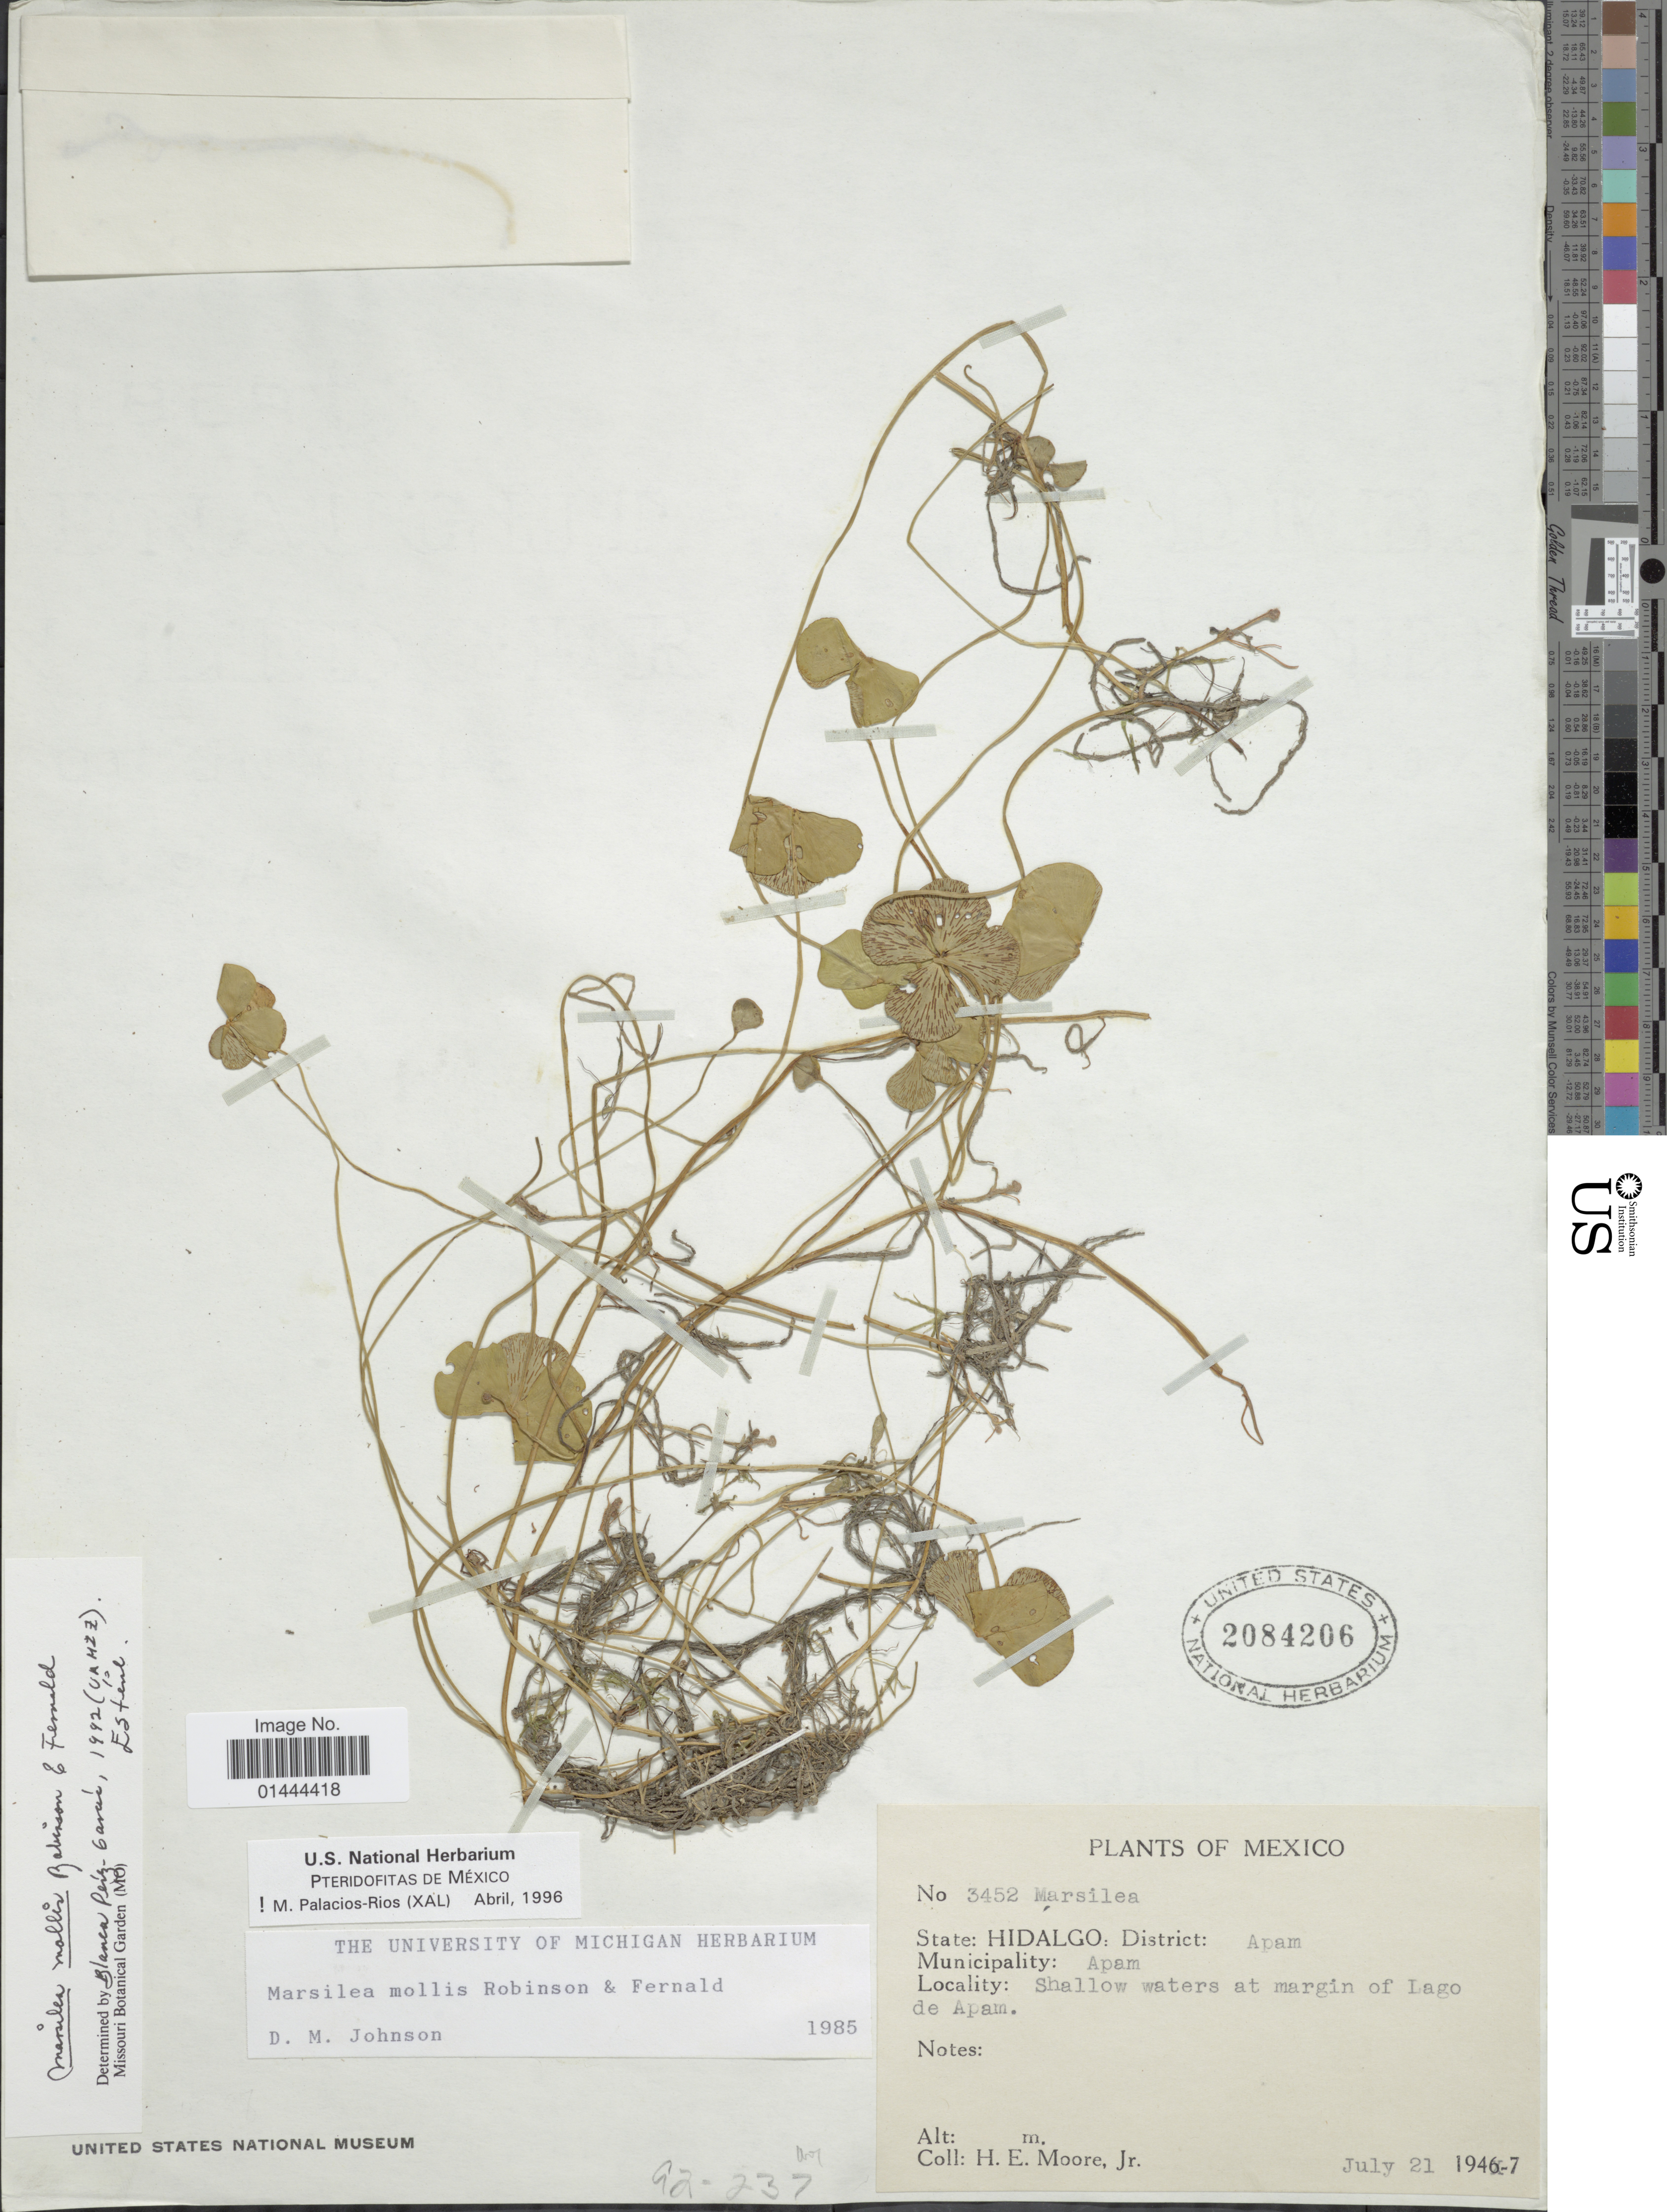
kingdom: Plantae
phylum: Tracheophyta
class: Polypodiopsida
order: Salviniales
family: Marsileaceae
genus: Marsilea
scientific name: Marsilea mollis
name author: B.L. Rob. & Fernald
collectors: H. Moore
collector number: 3452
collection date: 1947-07-21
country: Mexico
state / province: Hidalgo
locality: District: Apam, Municipality: Apam, shallow waters at margin of Lago de Apam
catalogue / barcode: US 2084206